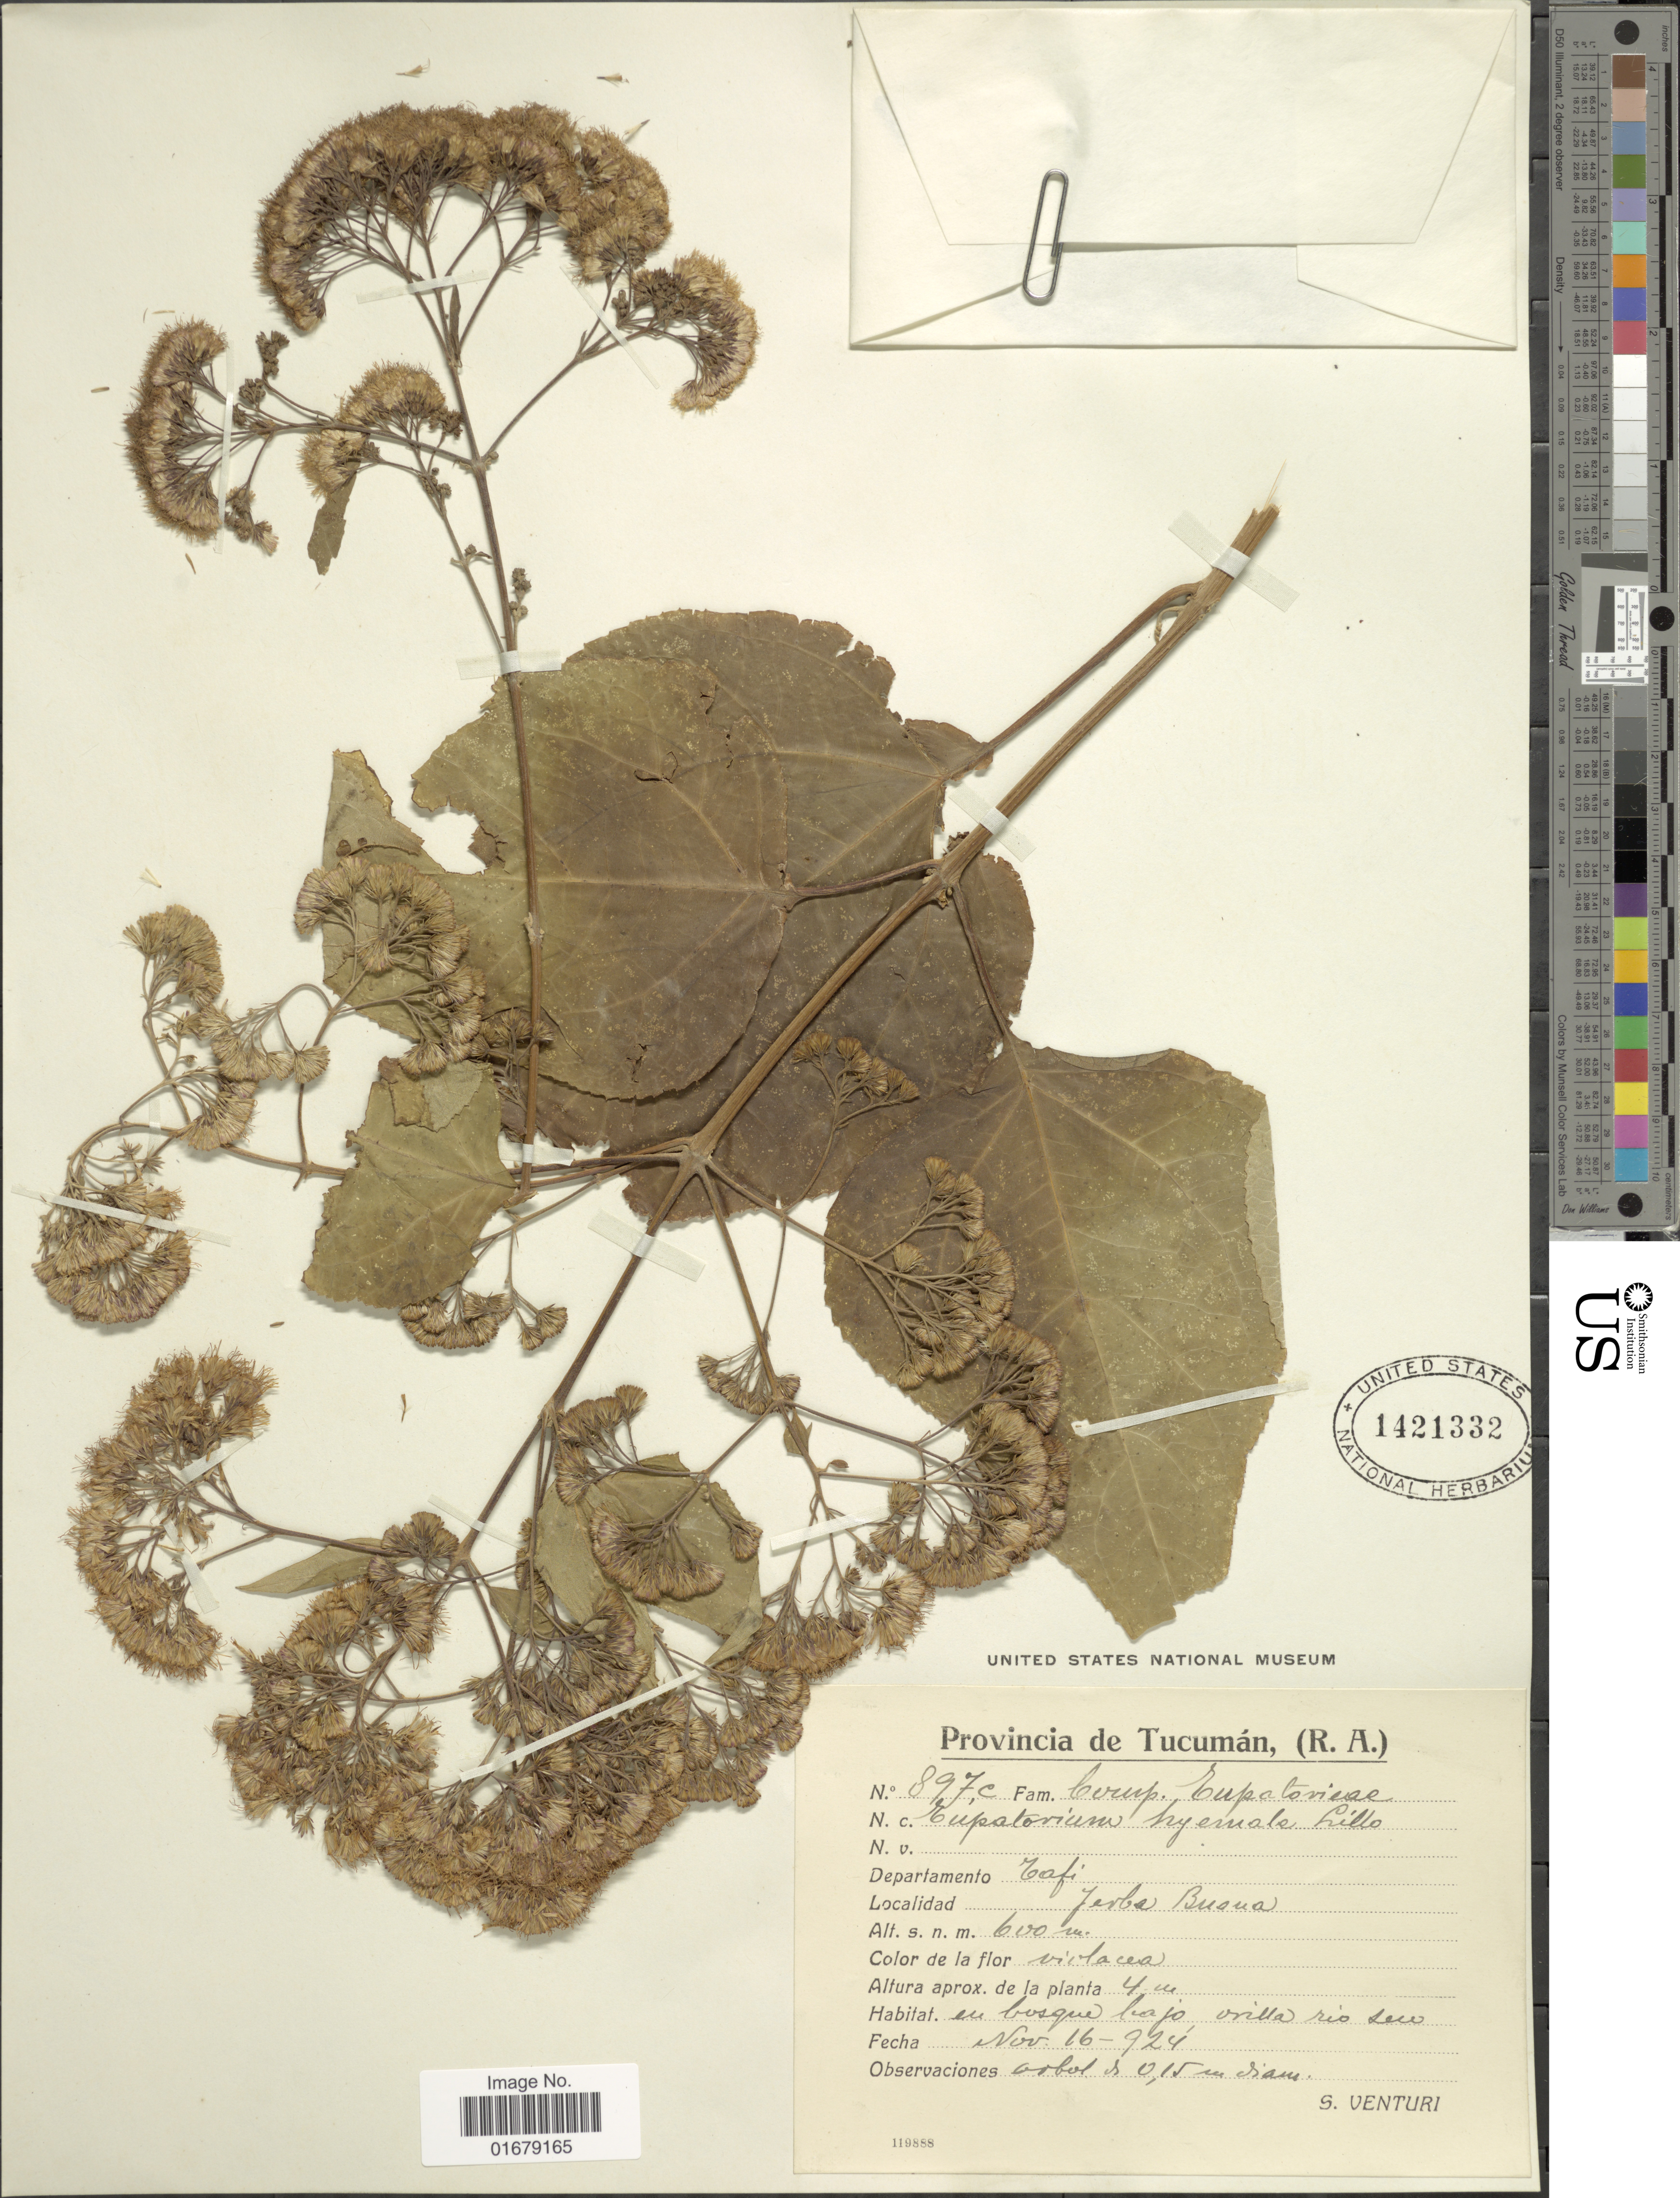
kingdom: Plantae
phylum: Tracheophyta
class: Magnoliopsida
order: Asterales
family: Asteraceae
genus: Kaunia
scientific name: Kaunia hyemale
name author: (Lillo)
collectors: S. Venturi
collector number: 897C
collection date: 1924-11-16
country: Argentina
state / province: Tucuman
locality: Yerba Buena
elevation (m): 600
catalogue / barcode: US 1421332